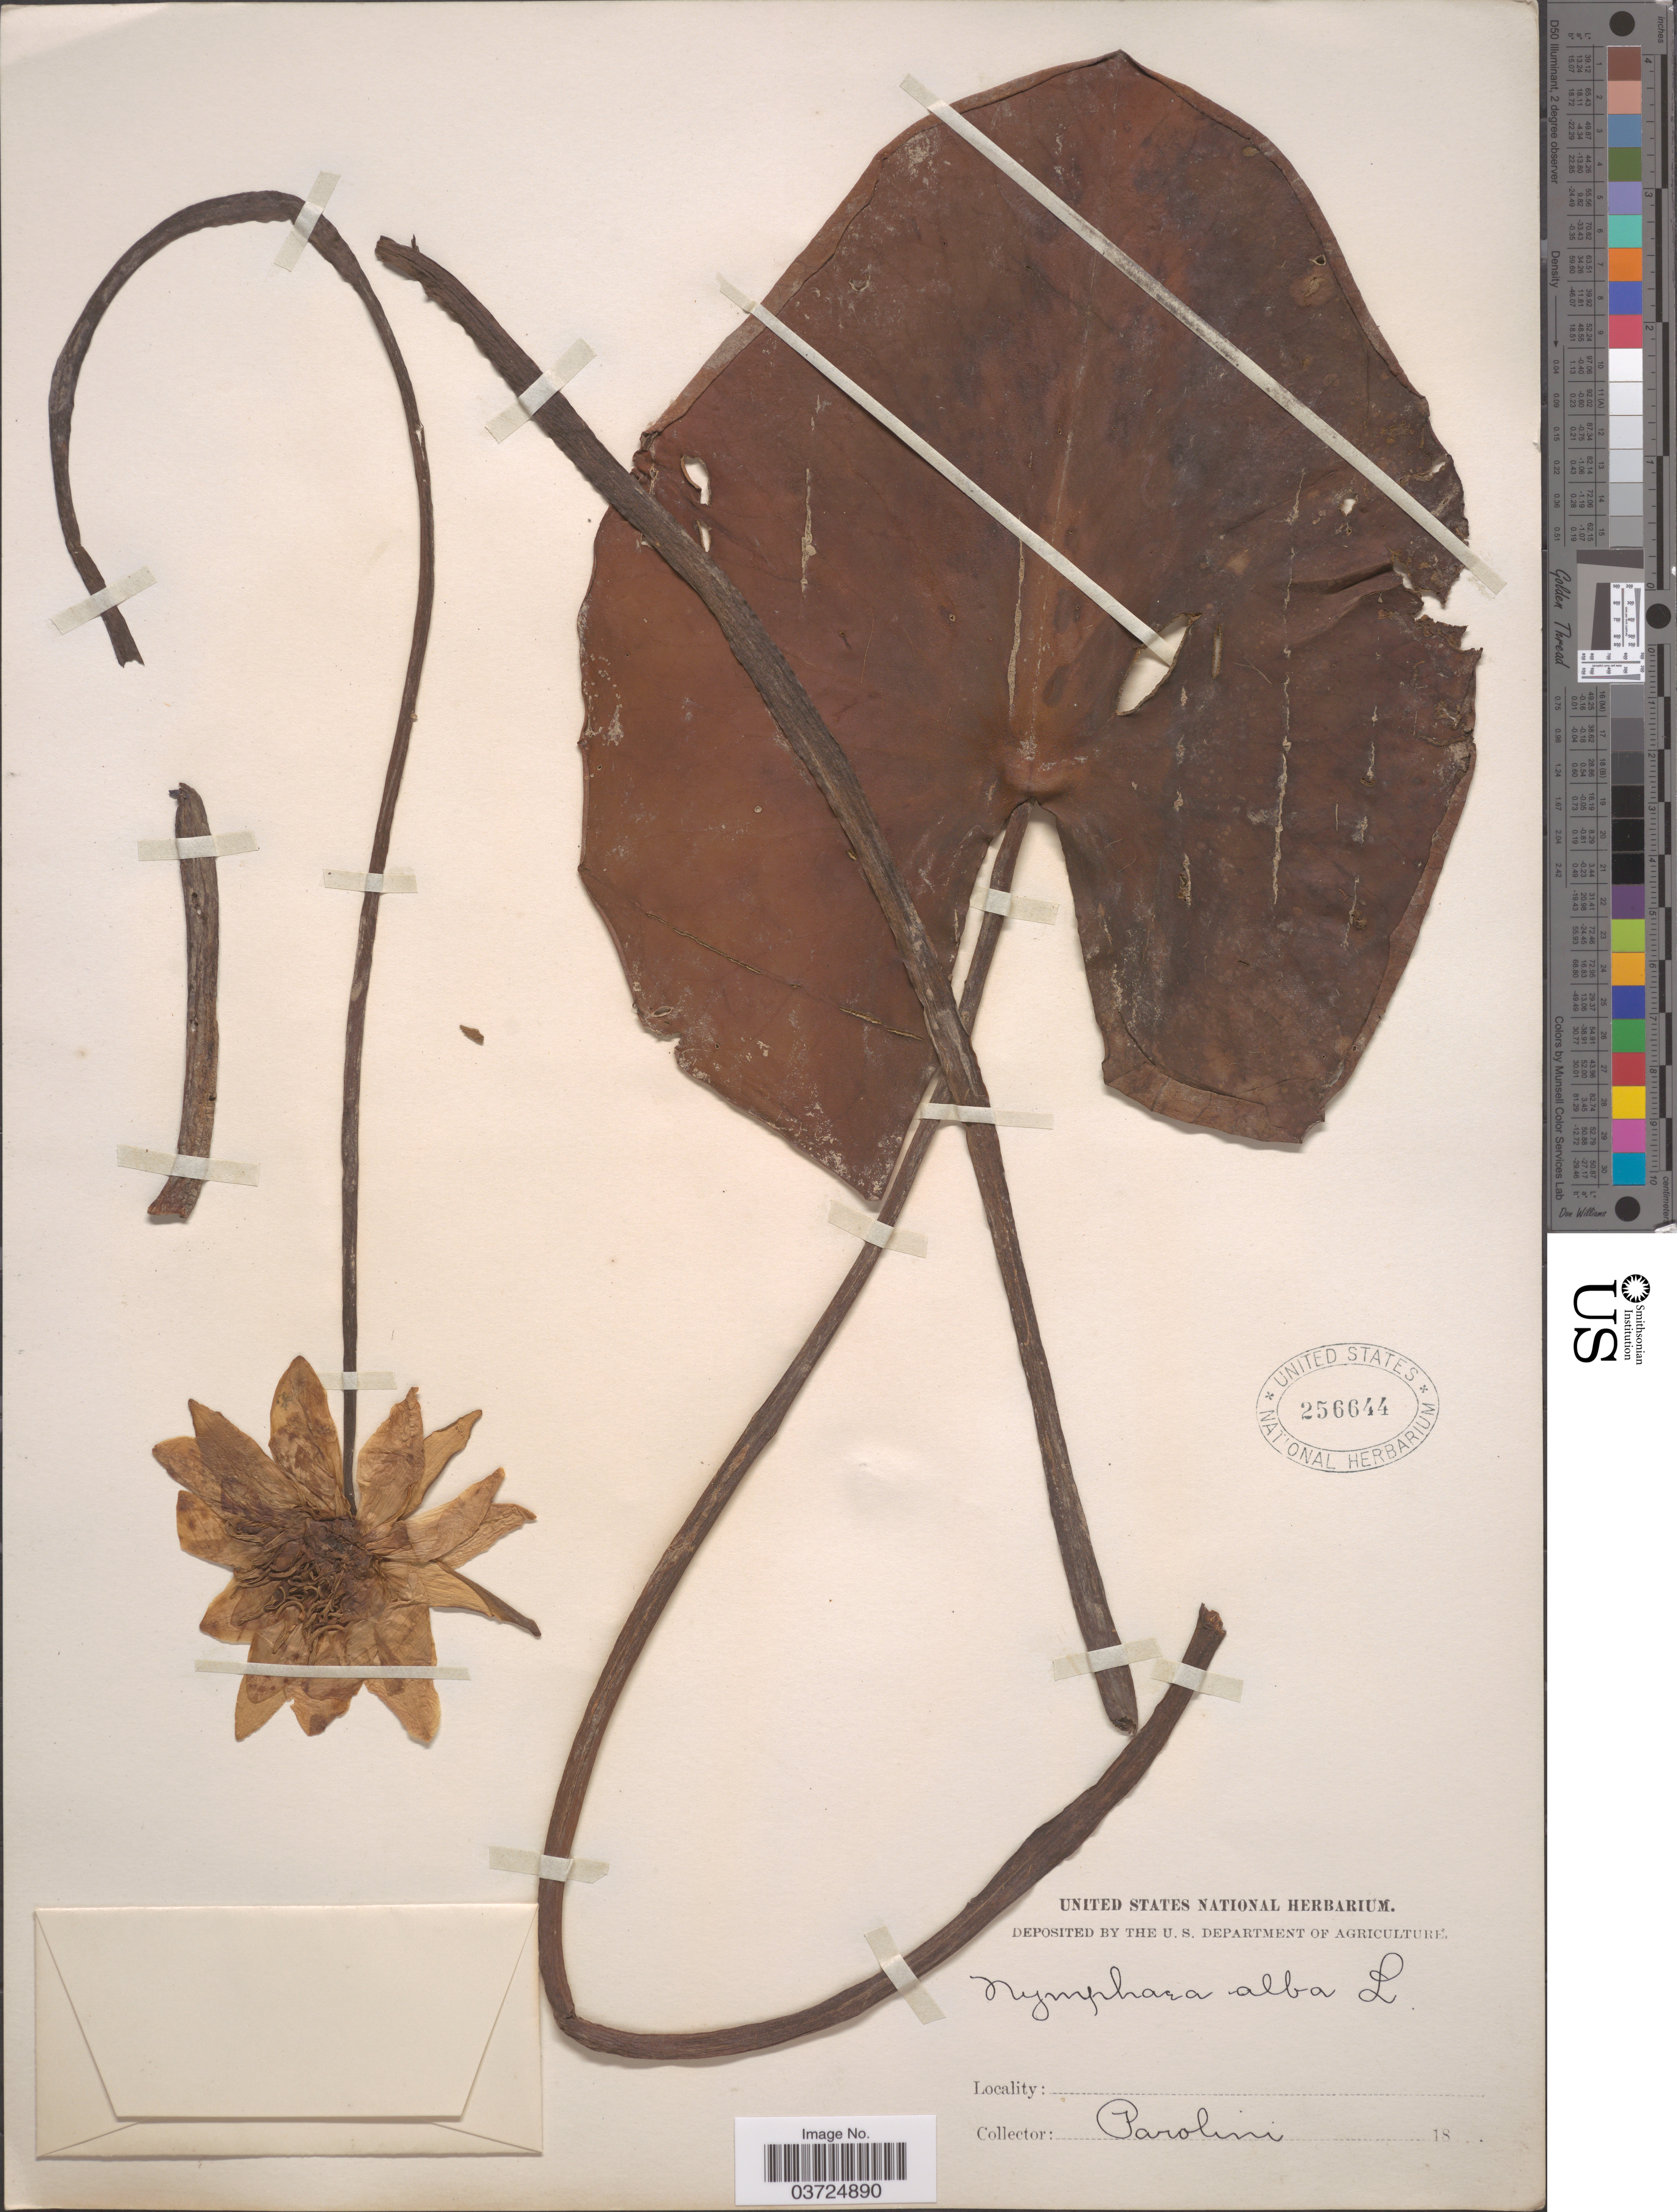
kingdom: Plantae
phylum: Tracheophyta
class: Magnoliopsida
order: Nymphaeales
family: Nymphaeaceae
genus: Nymphaea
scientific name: Nymphaea alba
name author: L.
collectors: Parolini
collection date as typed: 18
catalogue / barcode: US 256644